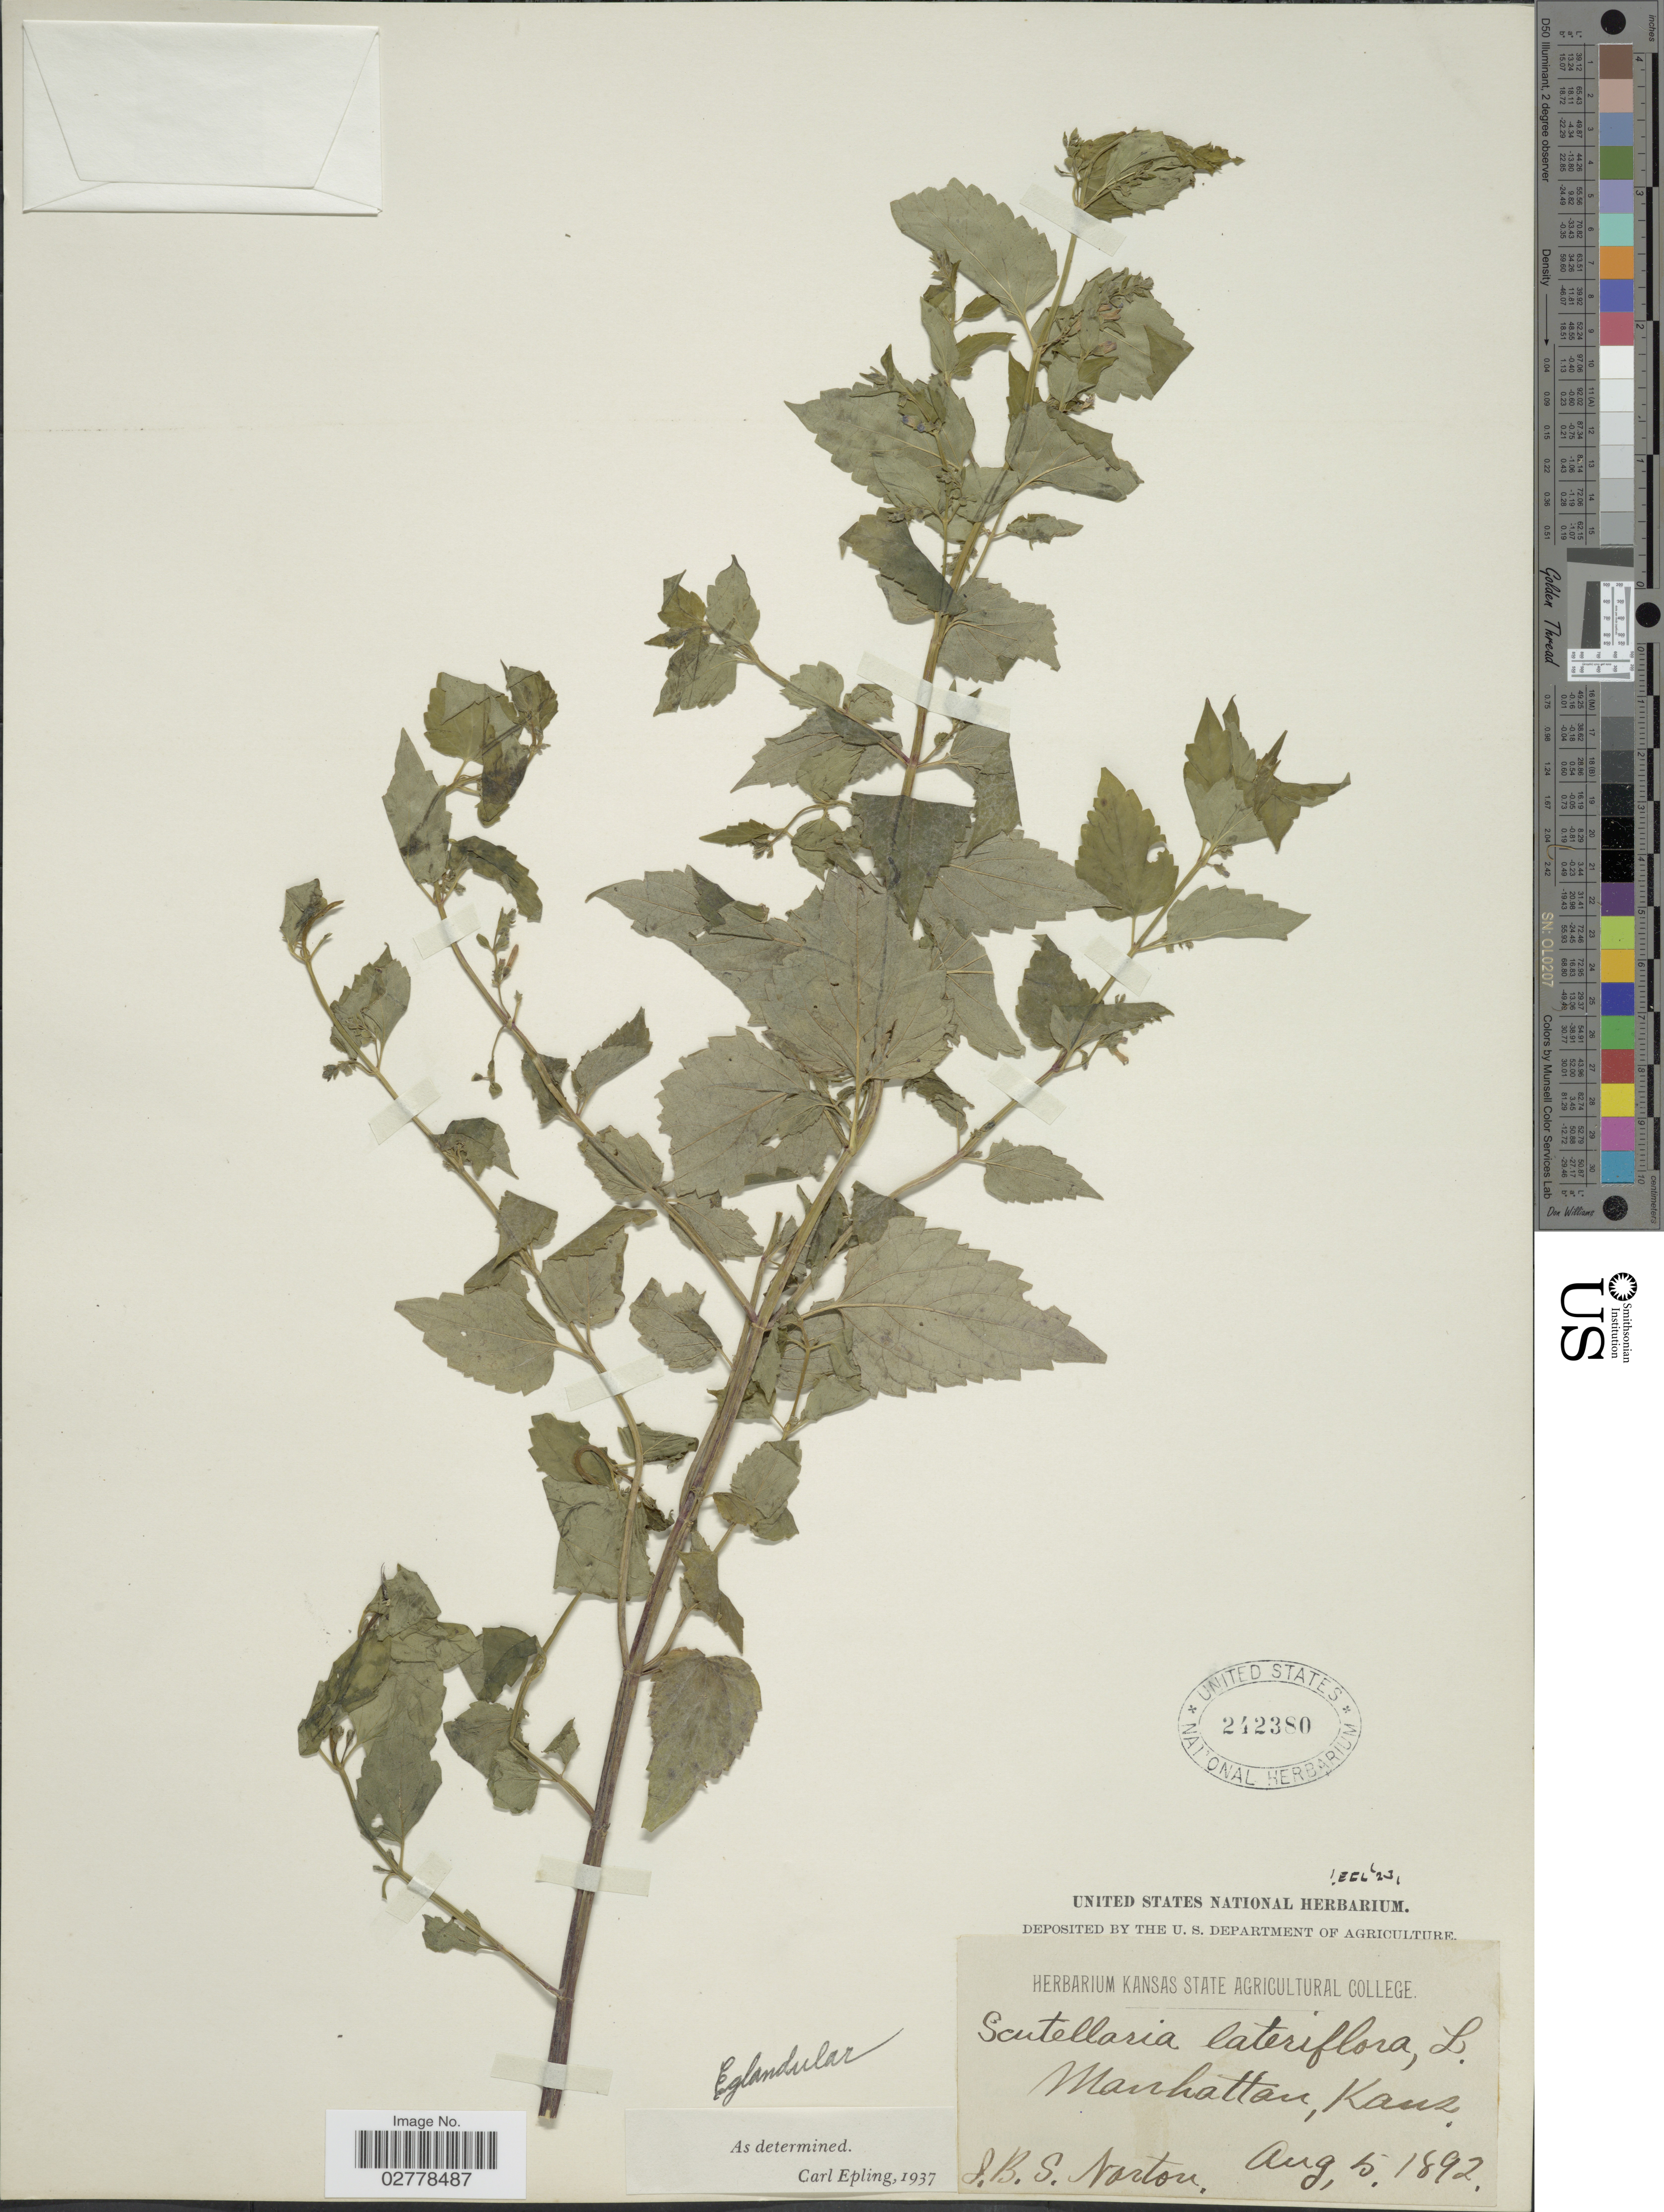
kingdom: Plantae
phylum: Tracheophyta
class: Magnoliopsida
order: Lamiales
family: Lamiaceae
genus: Scutellaria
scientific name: Scutellaria lateriflora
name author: L.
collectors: J. B. S. Norton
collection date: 1892-08-05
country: United States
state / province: Kansas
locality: Manhattan.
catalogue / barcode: US 242380